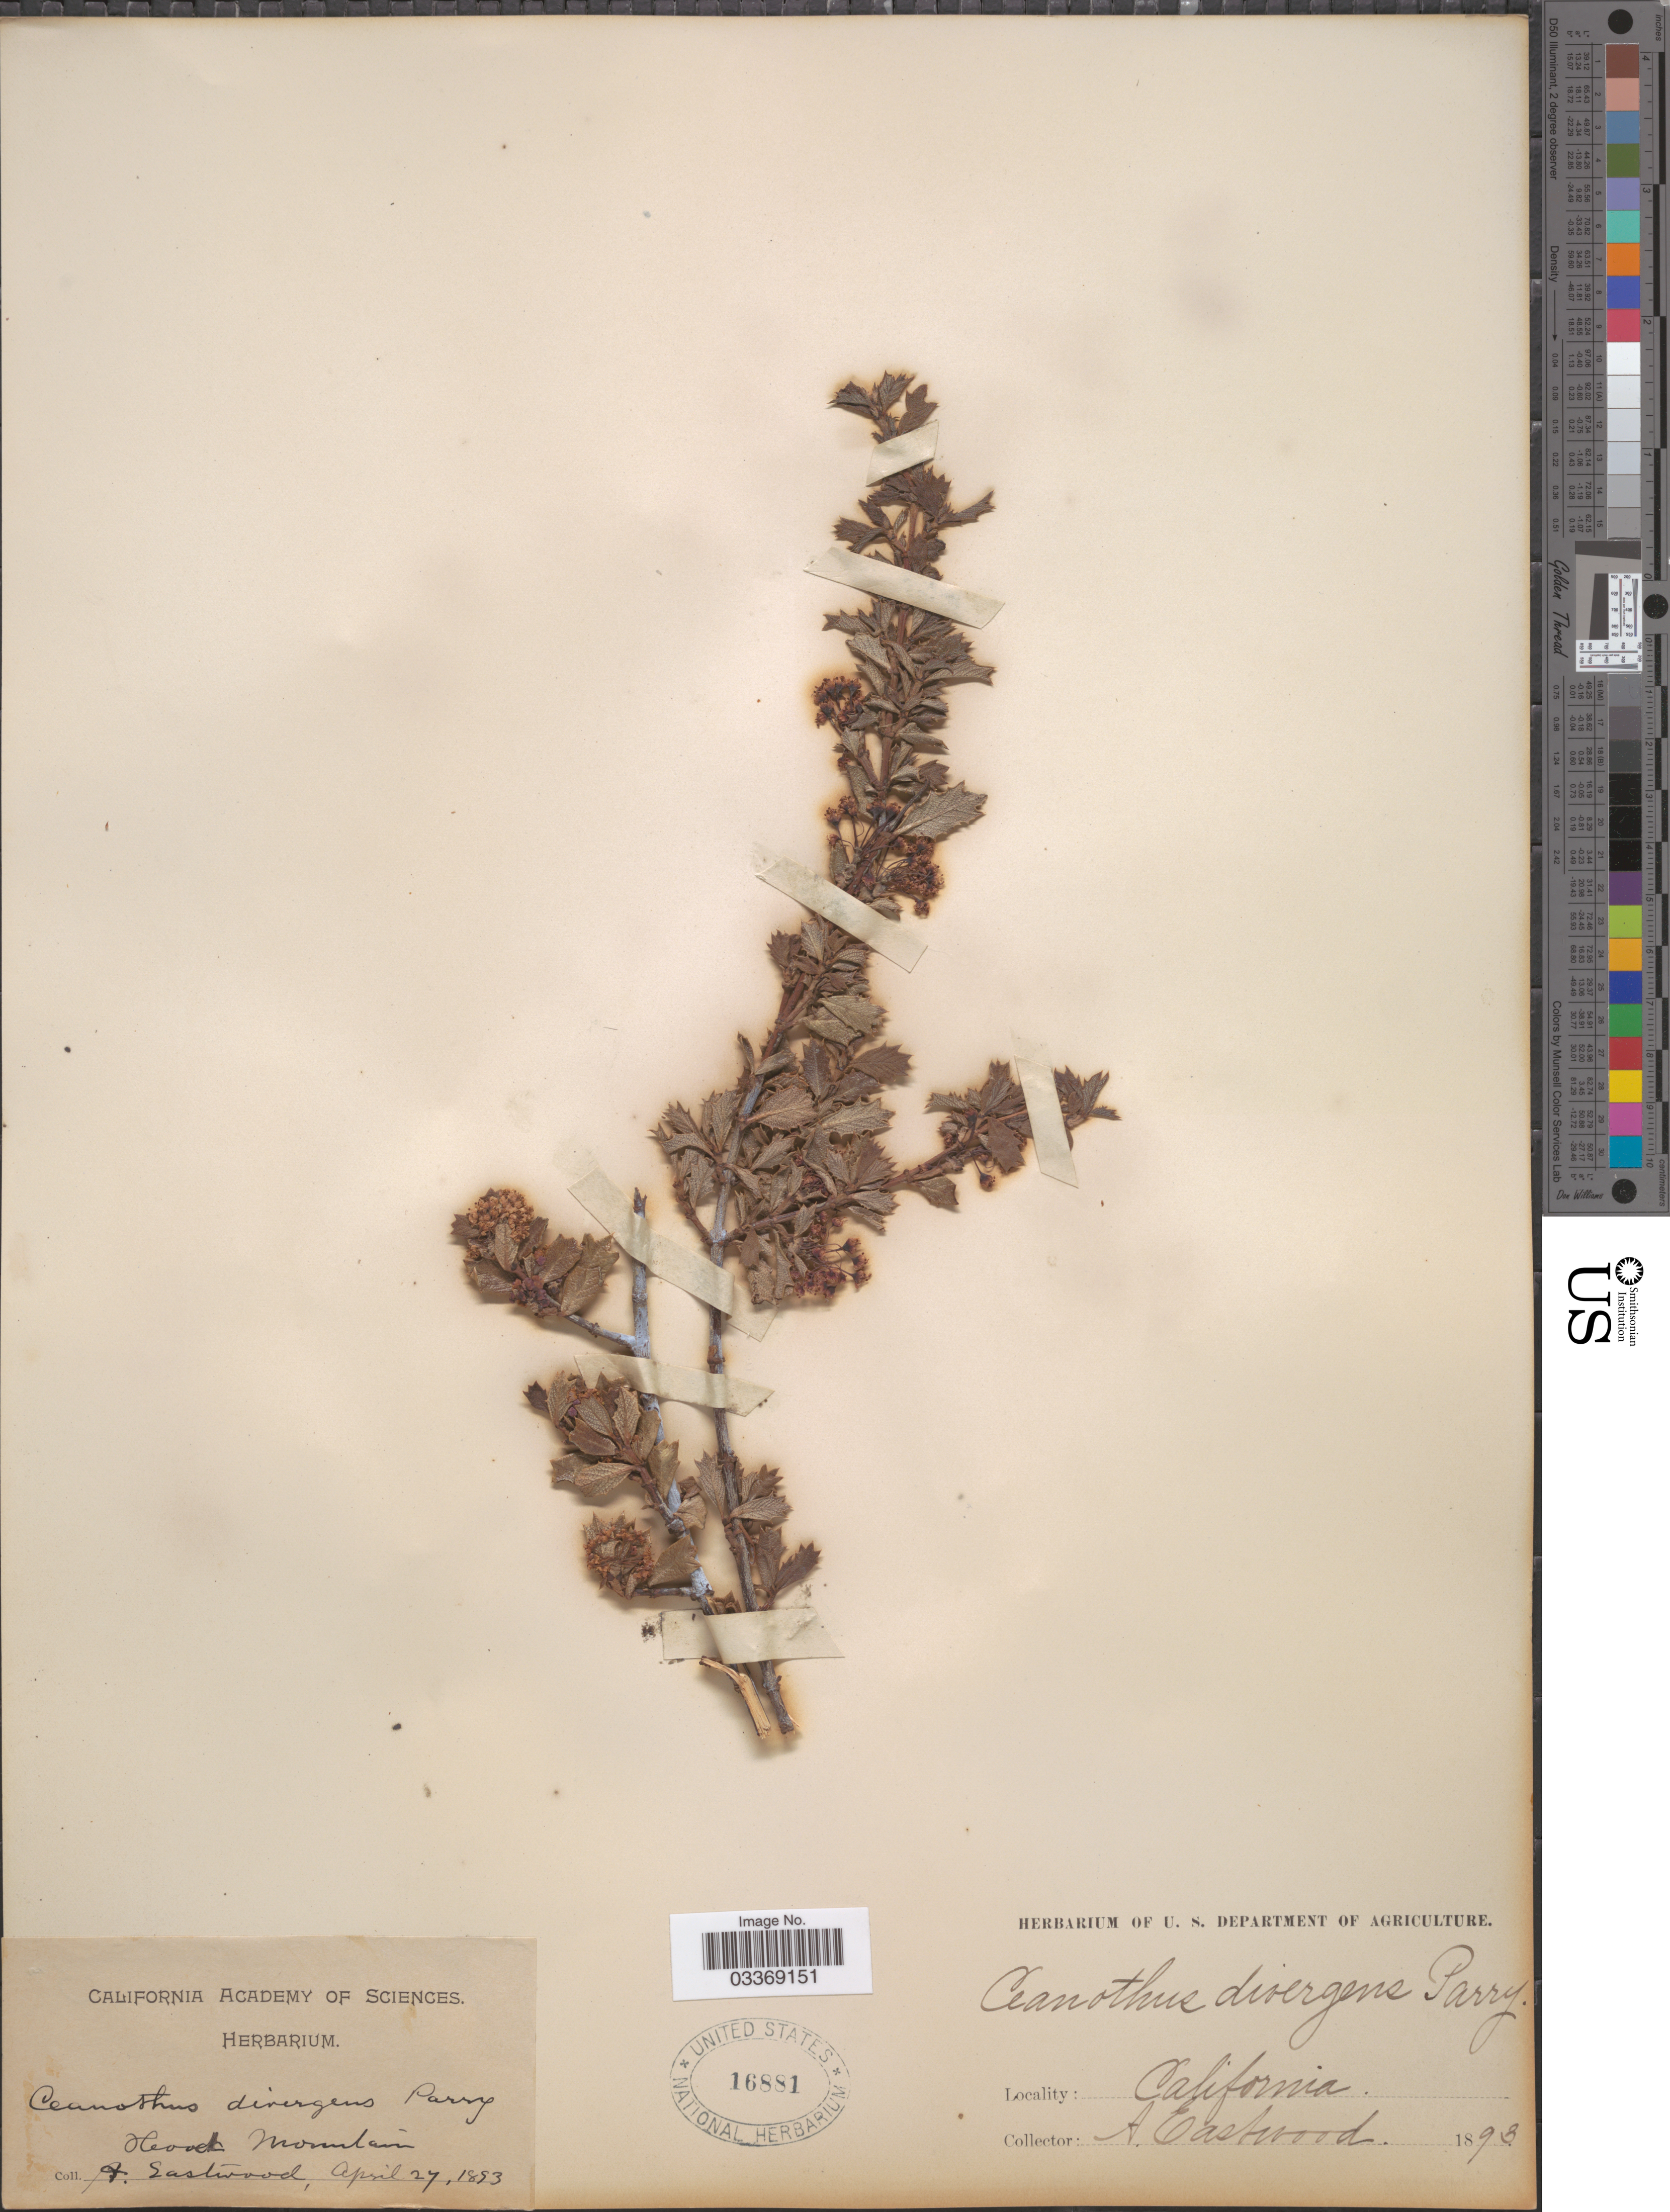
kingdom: Plantae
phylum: Tracheophyta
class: Magnoliopsida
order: Rosales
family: Rhamnaceae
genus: Ceanothus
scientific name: Ceanothus divergens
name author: Parry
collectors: A. Eastwood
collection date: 1893-04-27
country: United States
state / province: California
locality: Hood Mountain.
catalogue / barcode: US 16881